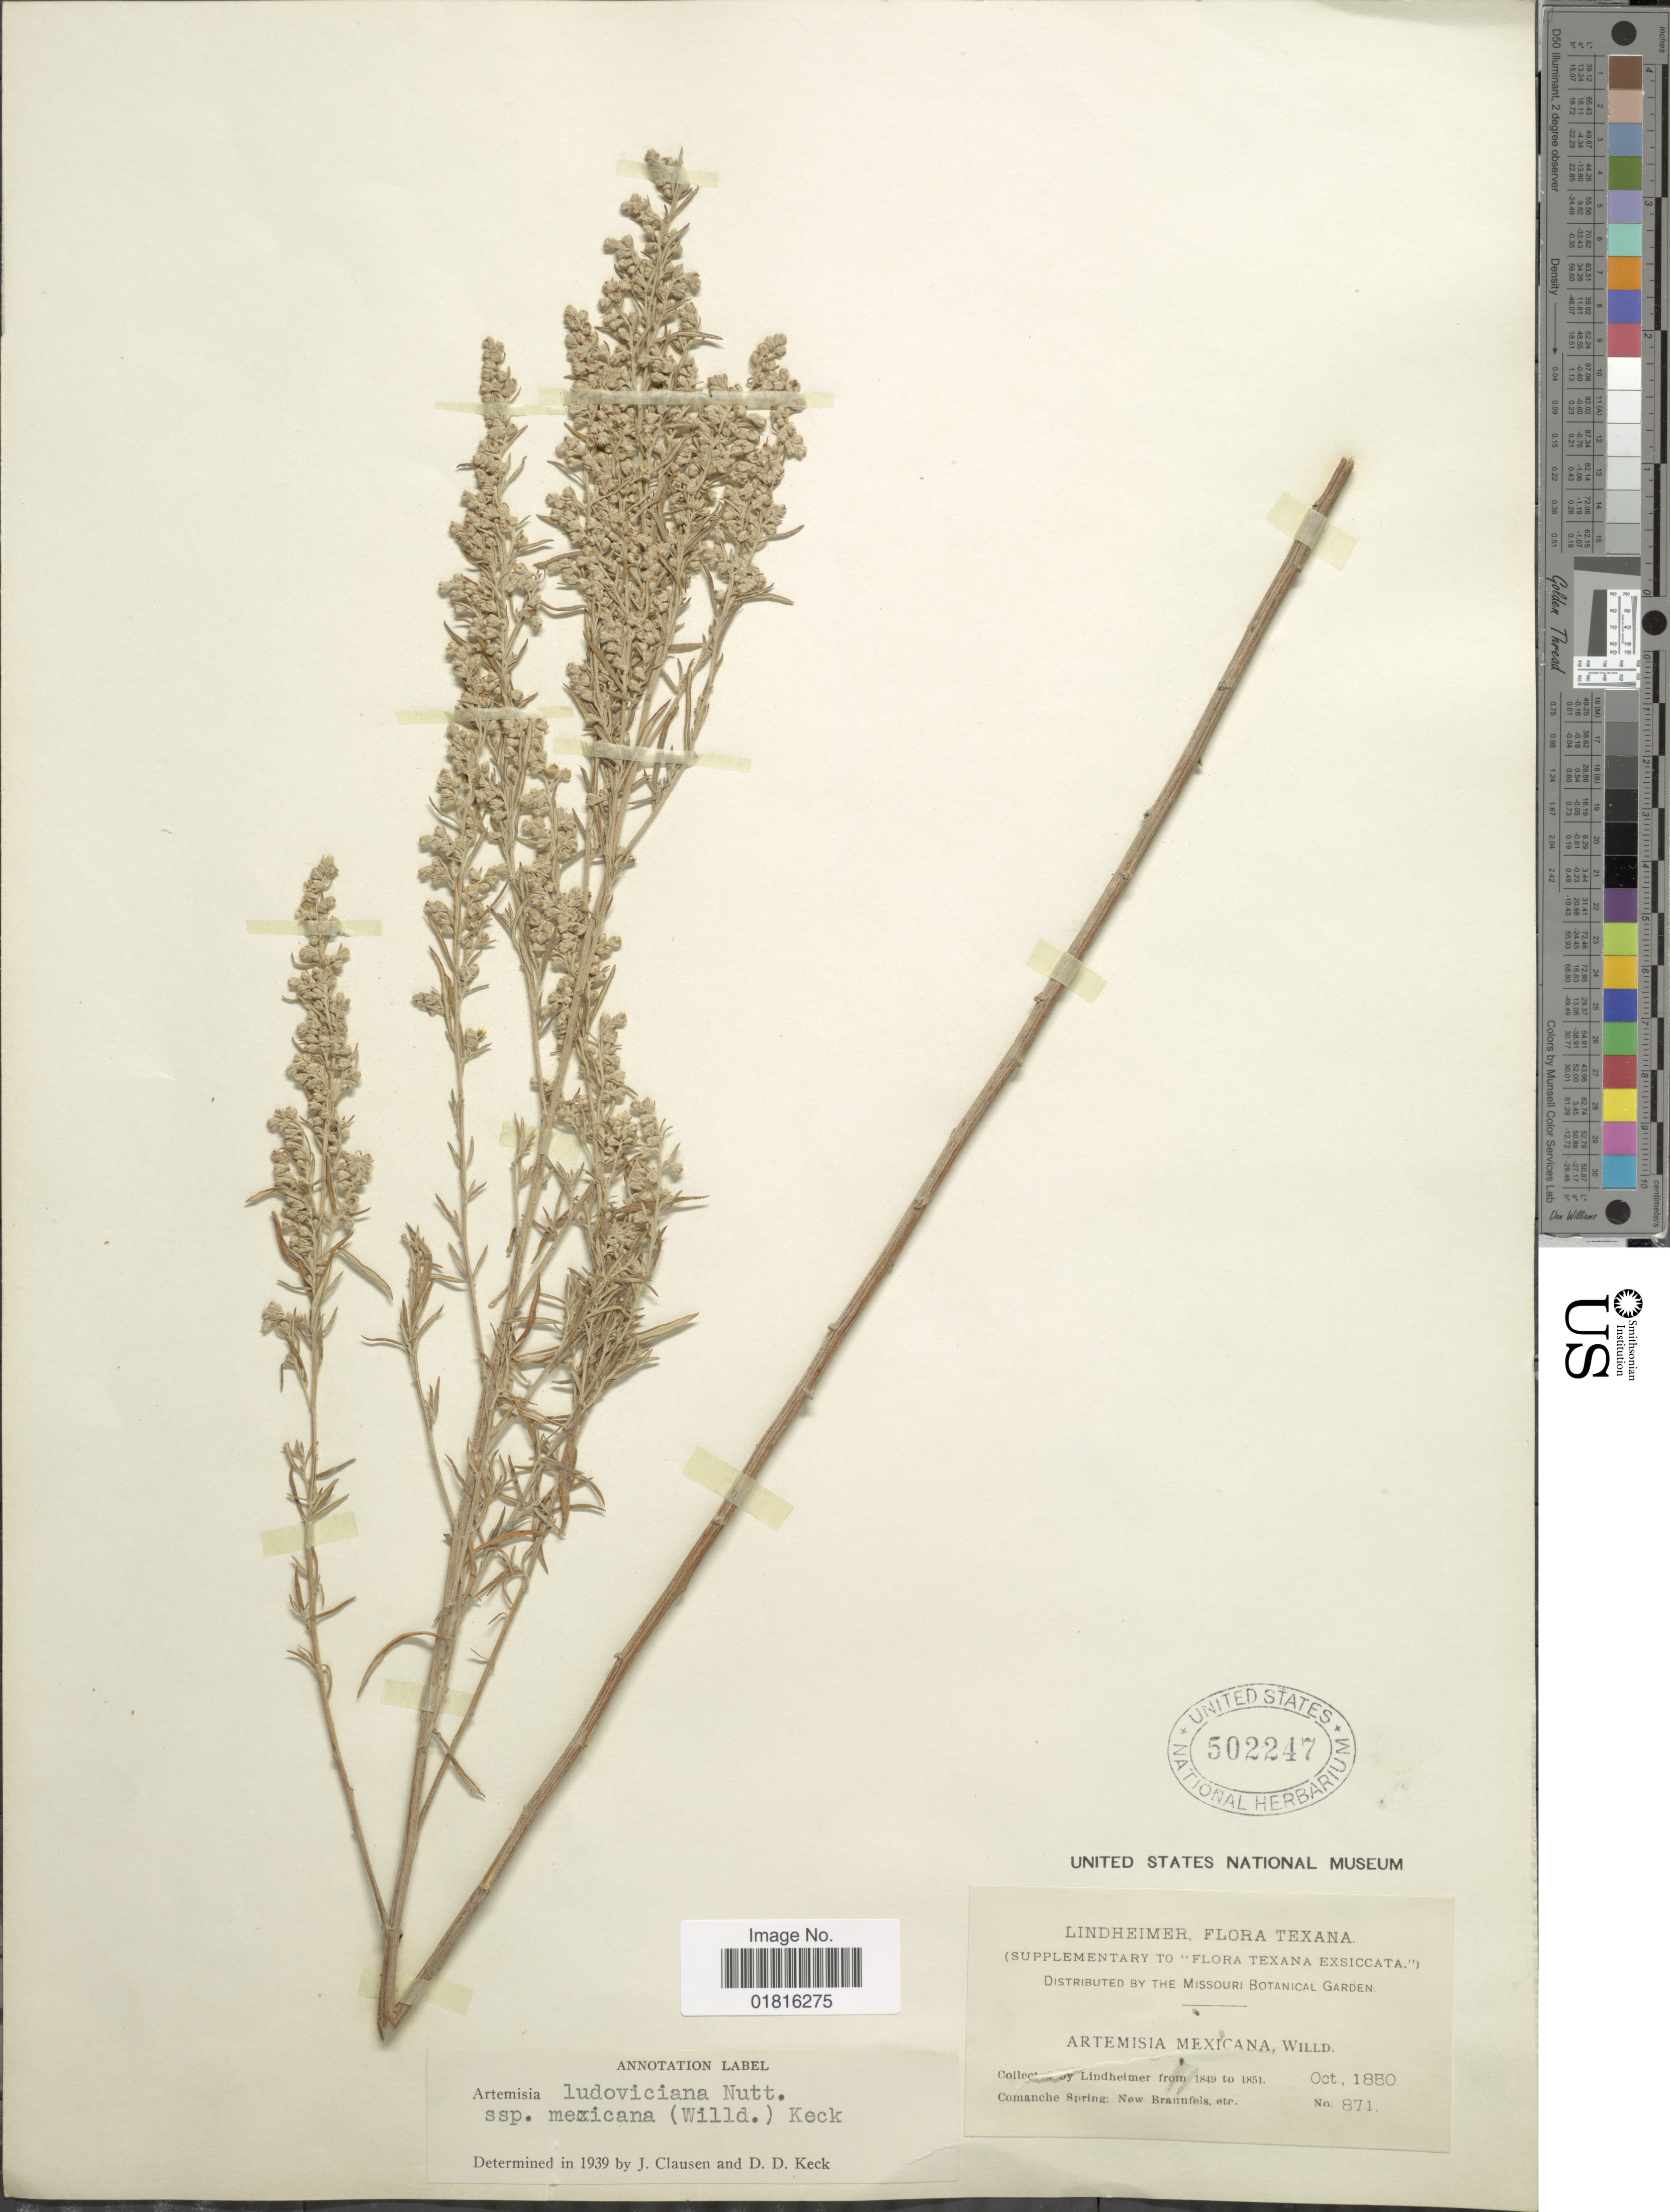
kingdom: Plantae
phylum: Tracheophyta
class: Magnoliopsida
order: Asterales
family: Asteraceae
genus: Artemisia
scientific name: Artemisia ludoviciana subsp. mexicana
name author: (Willd. ex Spreng.) D.D. Keck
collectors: -. Lindheimer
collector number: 871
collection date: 1850-10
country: United States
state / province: Texas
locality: Comanche Spring: New Braunfels, etc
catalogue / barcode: US 502247